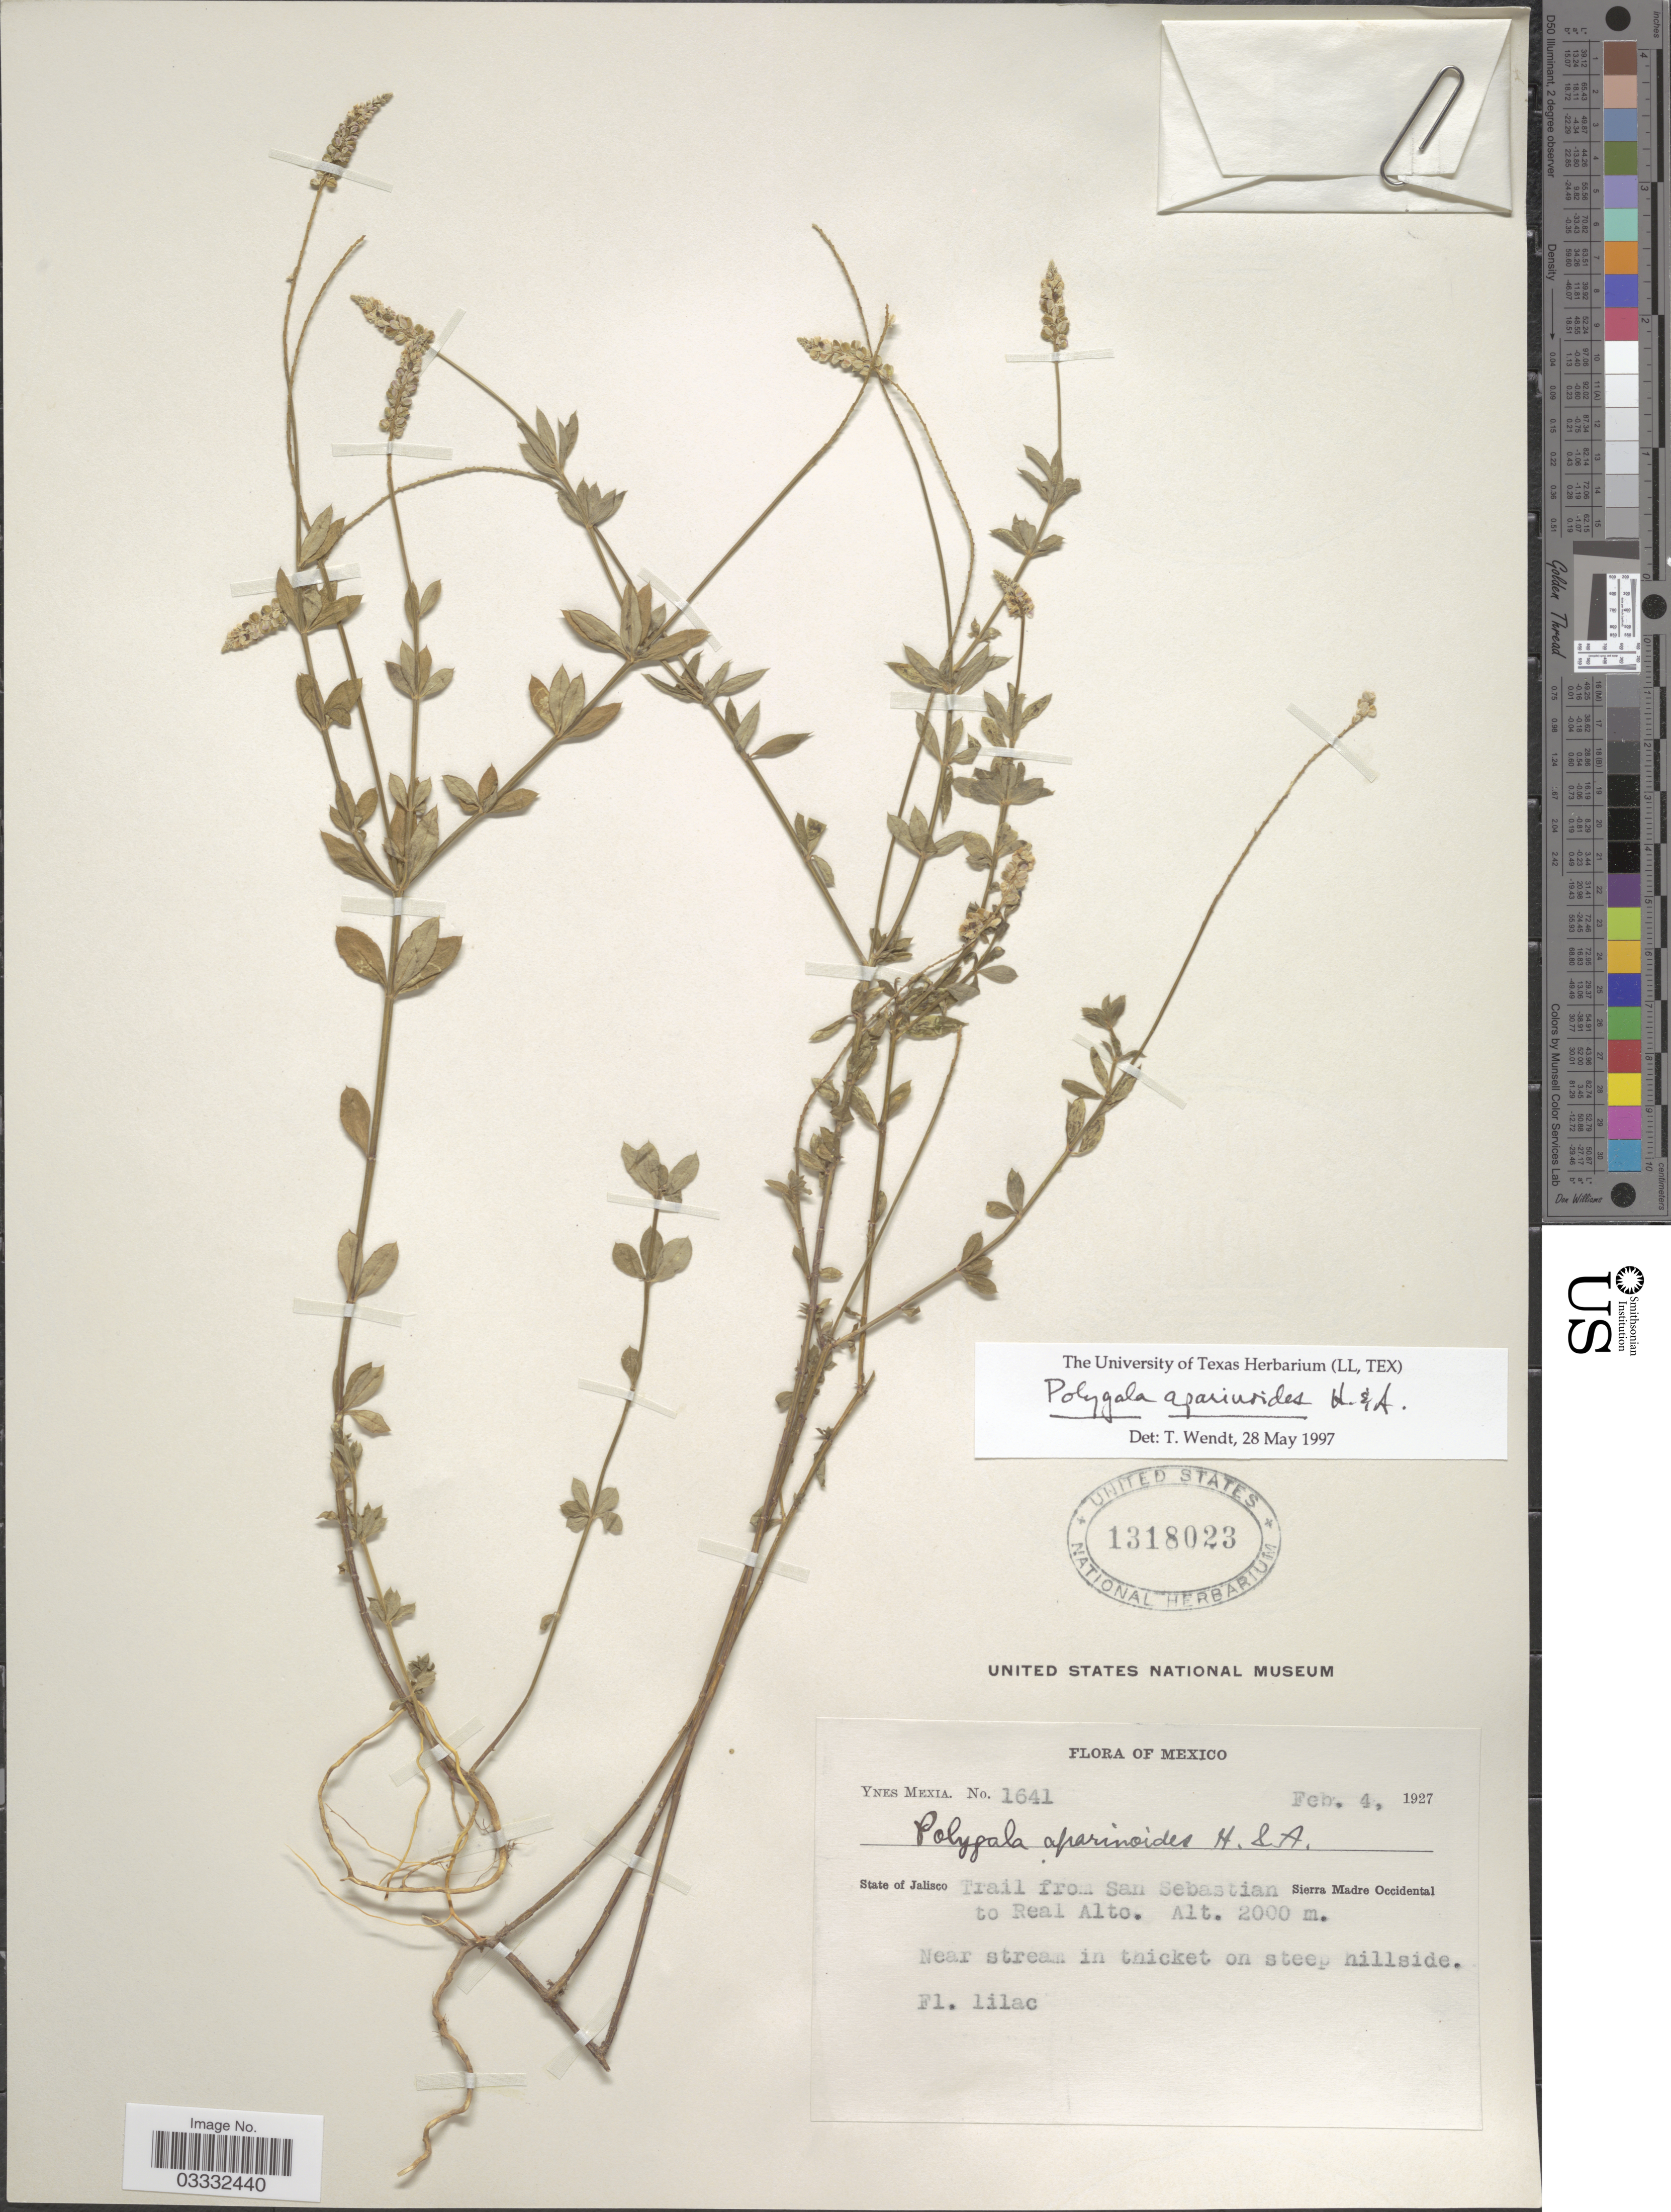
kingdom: Plantae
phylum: Tracheophyta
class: Magnoliopsida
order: Fabales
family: Polygalaceae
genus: Polygala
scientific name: Polygala aparinoides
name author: Hook. & Arn.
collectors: Y. Mexia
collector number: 1641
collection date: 1927-02-04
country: Mexico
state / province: Jalisco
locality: Trail from San Sebastian to Real Alto. Sierra Madre Occidental.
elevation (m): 2000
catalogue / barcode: US 1318023